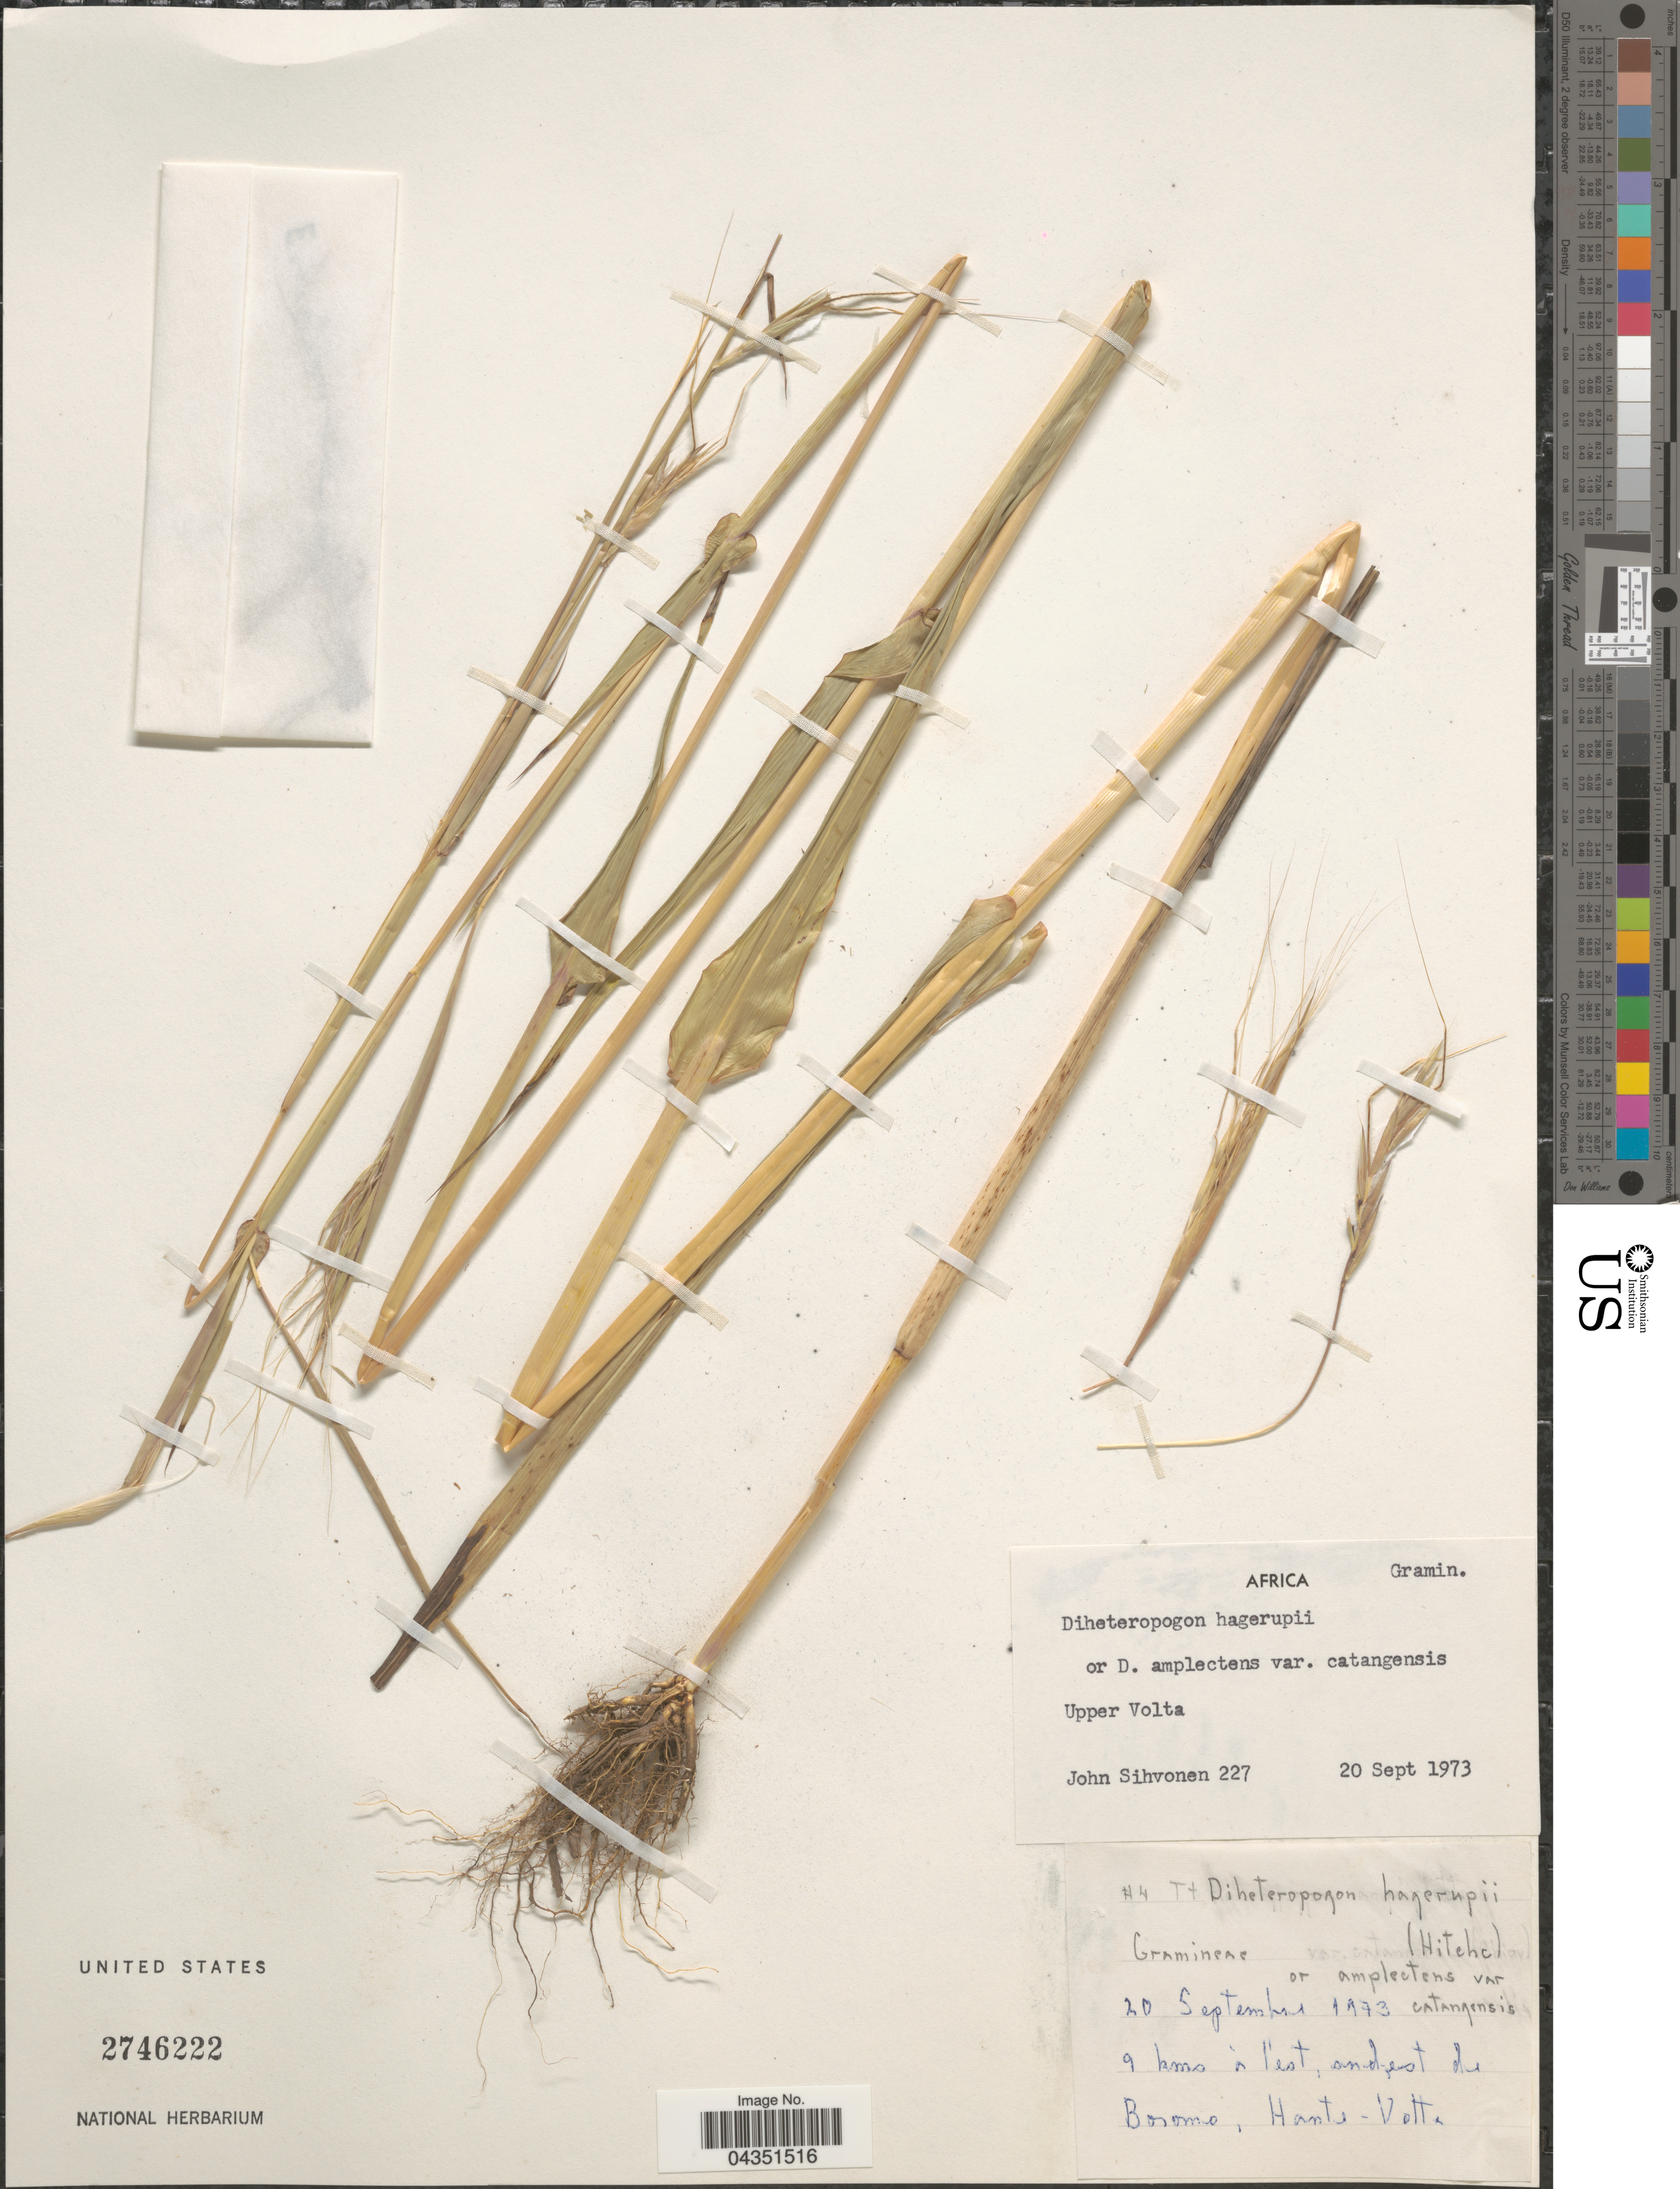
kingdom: Plantae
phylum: Tracheophyta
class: Liliopsida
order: Poales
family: Poaceae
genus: Diheteropogon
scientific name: Diheteropogon hagerupii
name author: Hitchc.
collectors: J. Sihvonen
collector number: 227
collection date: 1973-09-20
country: Burkina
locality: Upper Volta. 9 kms. à l'est, a l'est du Boromo, Haute-Volta.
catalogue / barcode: US 2746222